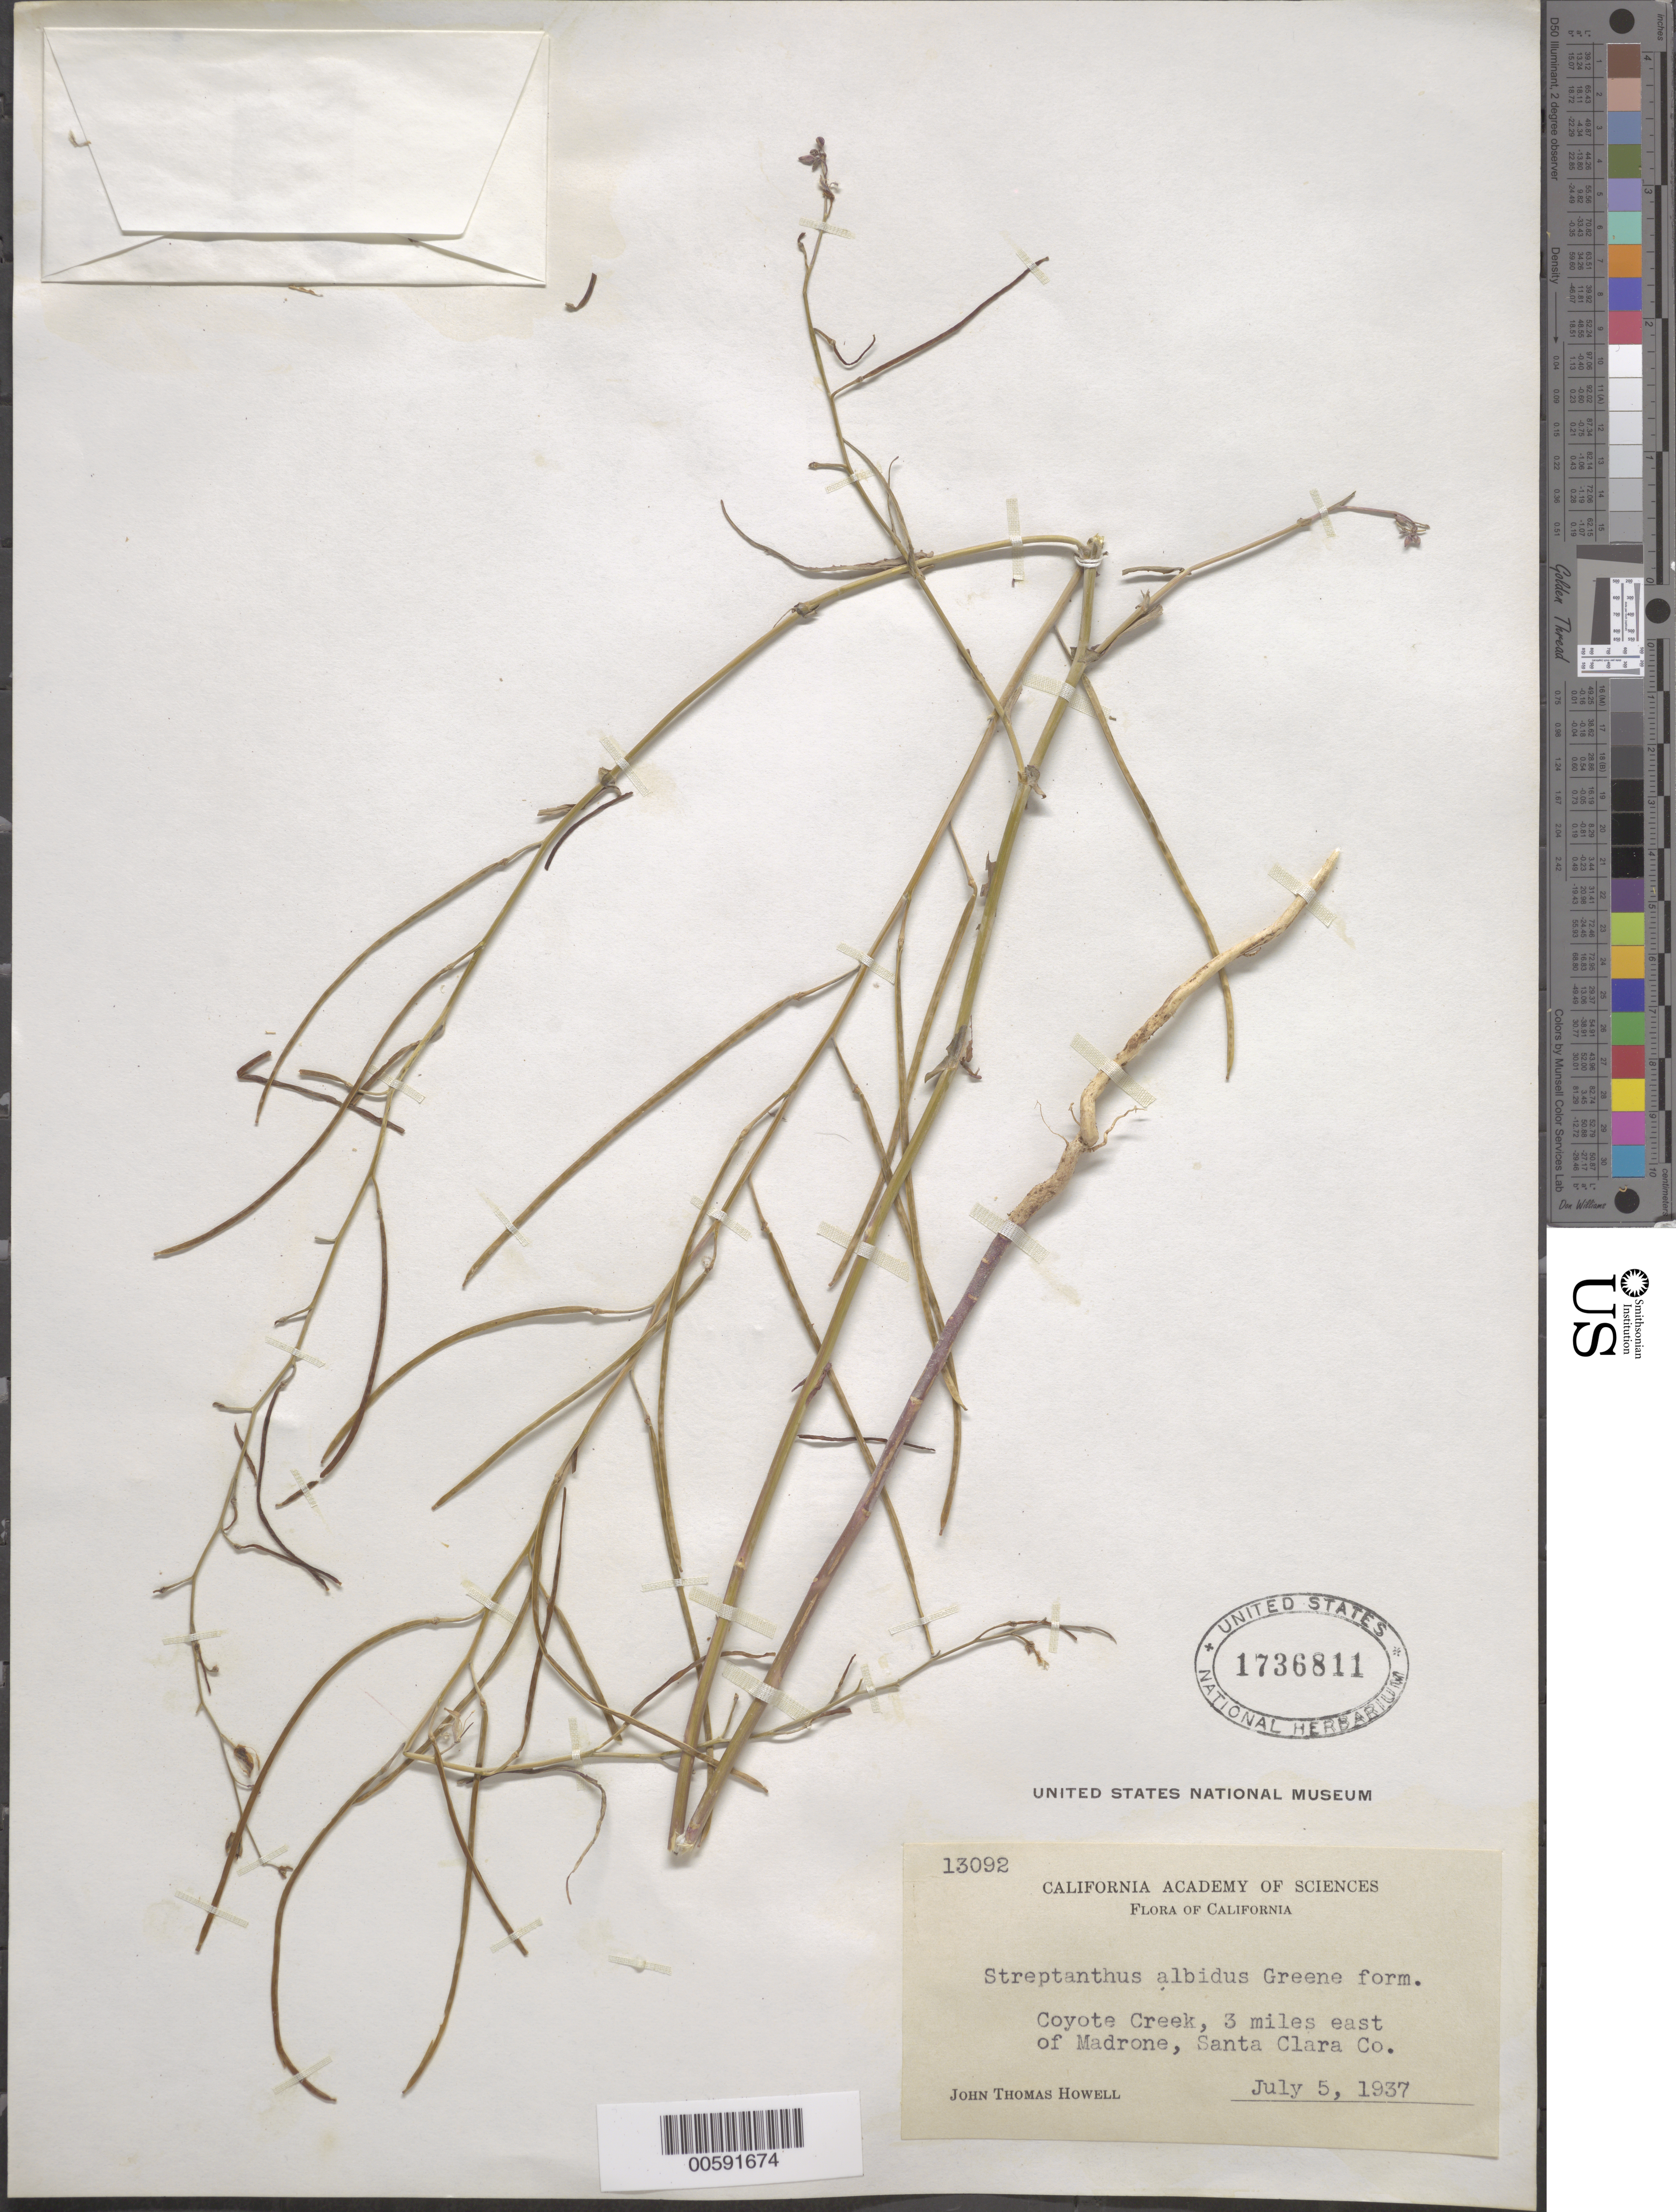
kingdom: Plantae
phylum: Tracheophyta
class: Magnoliopsida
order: Brassicales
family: Brassicaceae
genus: Streptanthus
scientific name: Streptanthus albidus var. albidus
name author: Greene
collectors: J. T. Howell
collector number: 13092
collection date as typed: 05 Jul 1937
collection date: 1937-07-05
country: United States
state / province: California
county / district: Santa Clara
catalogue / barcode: US 1736811